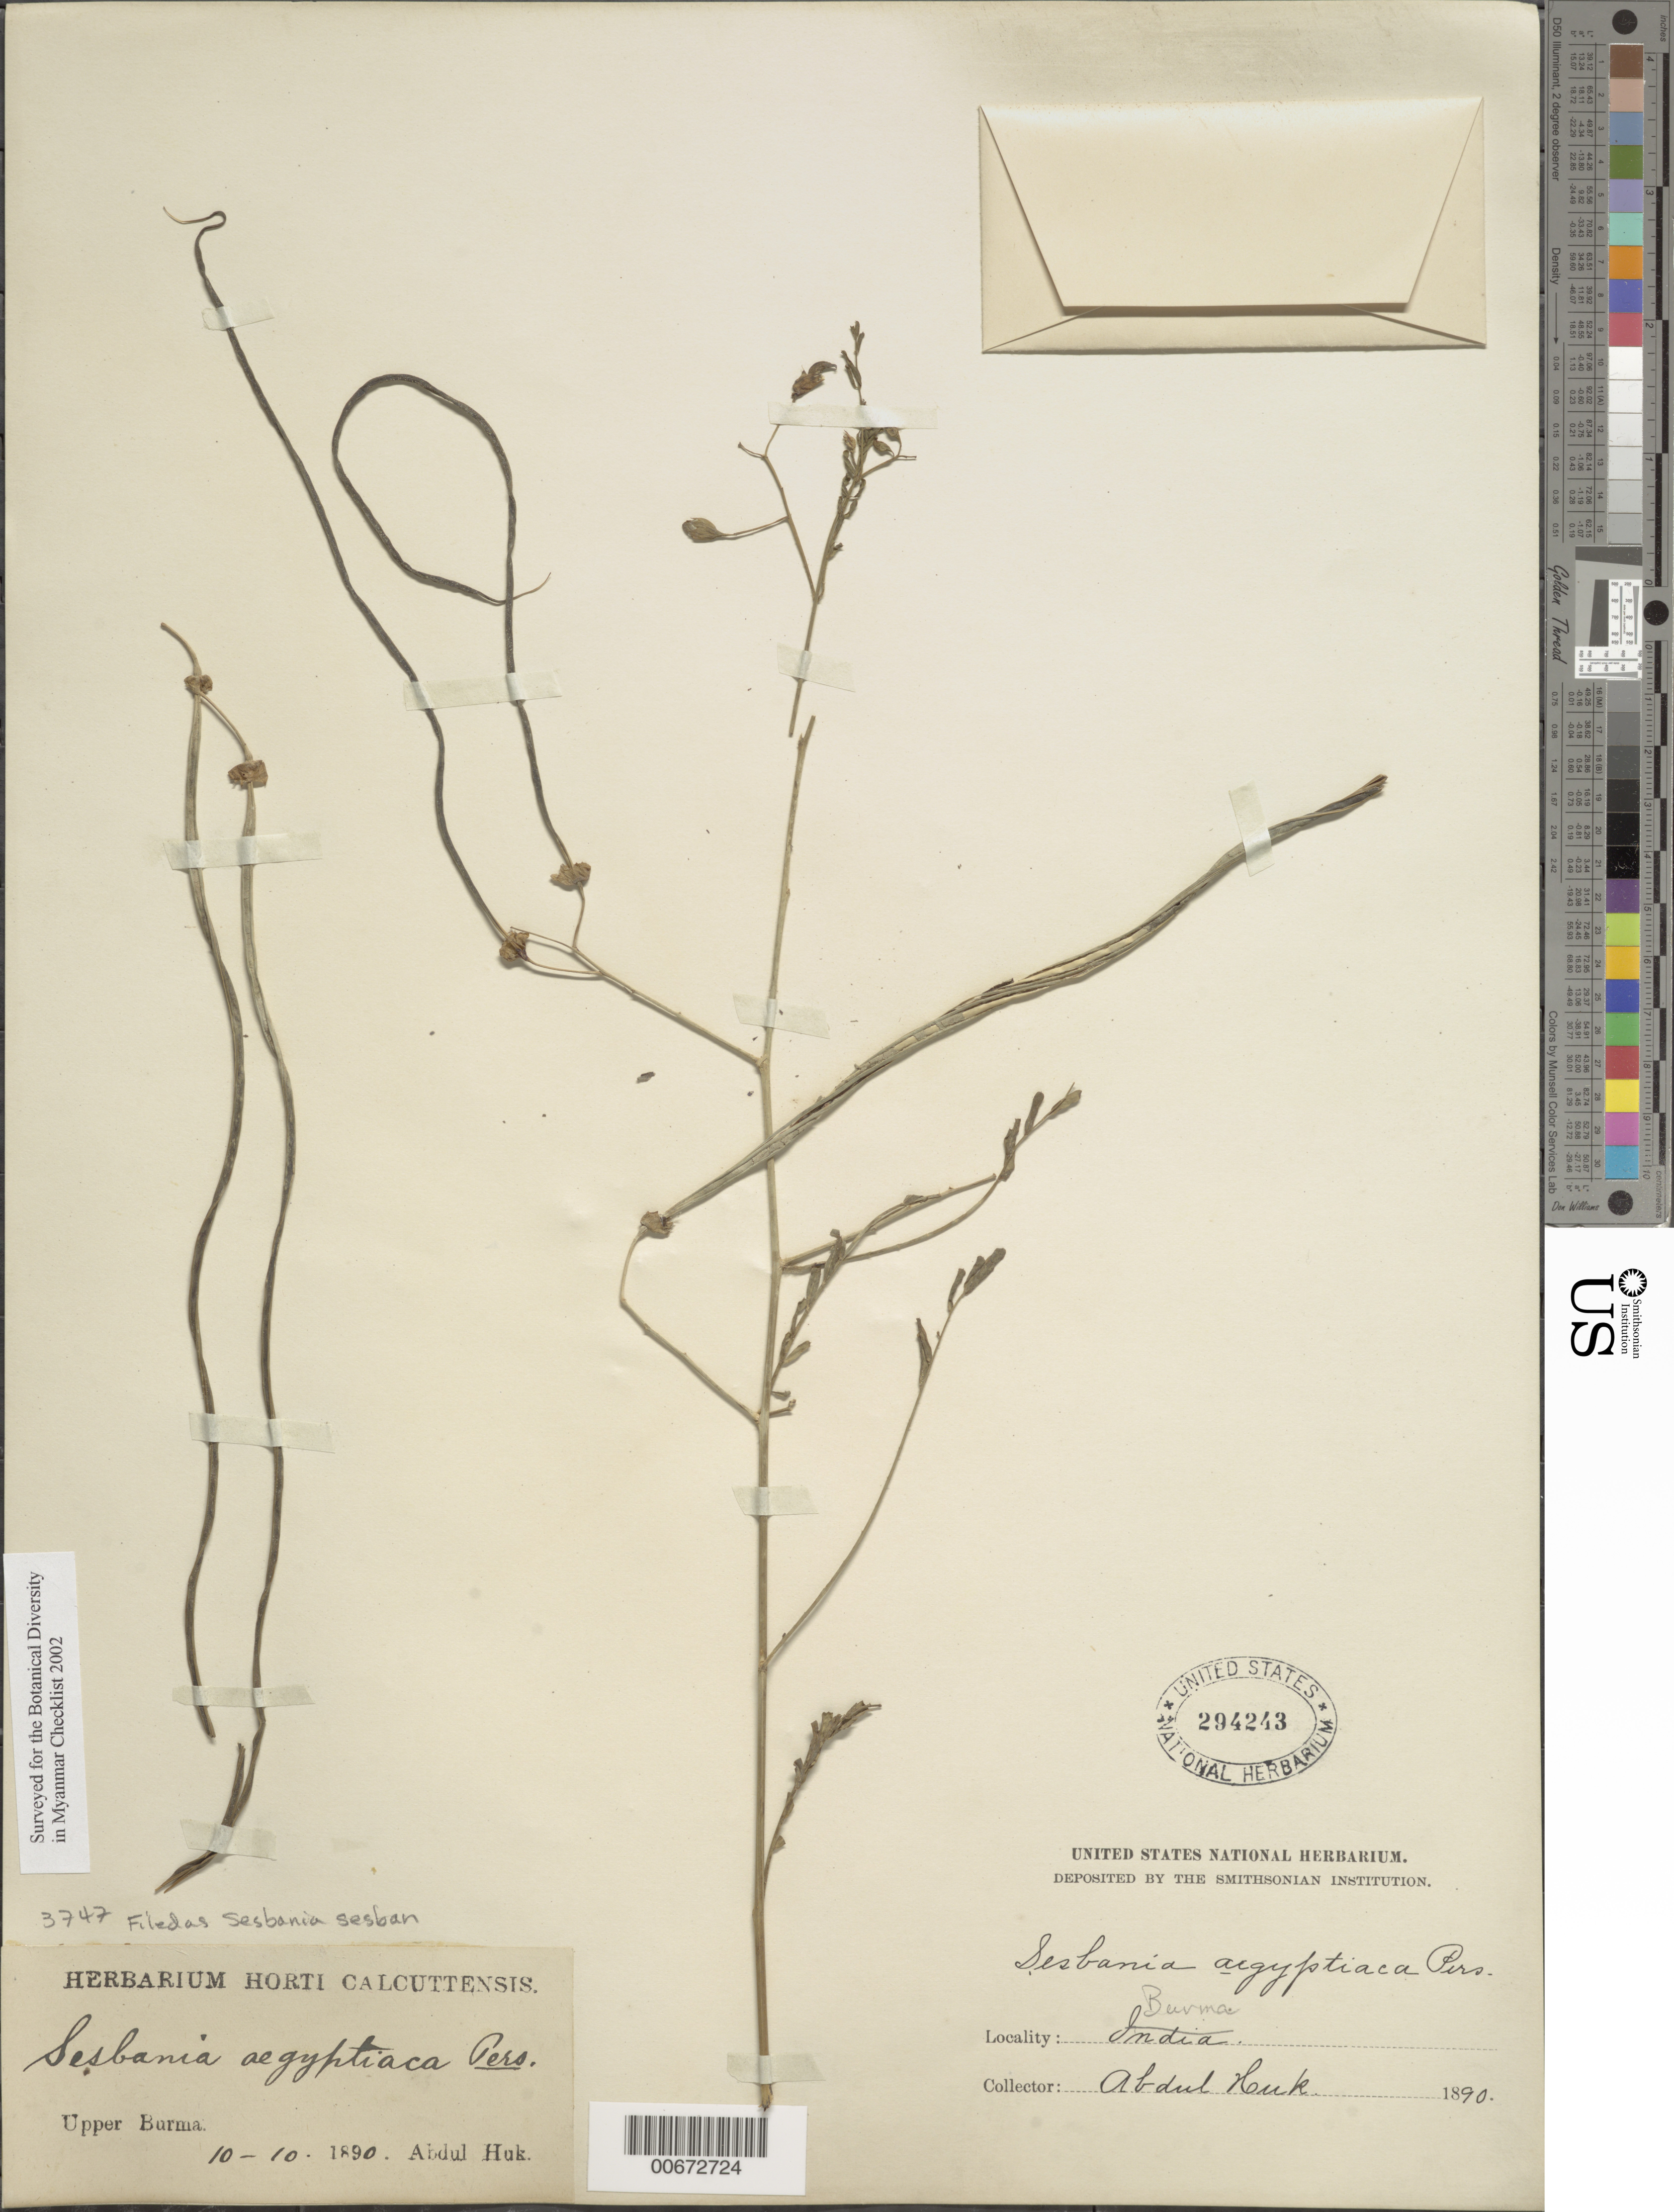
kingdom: Plantae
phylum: Tracheophyta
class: Magnoliopsida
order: Fabales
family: Fabaceae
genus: Sesbania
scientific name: Sesbania sesban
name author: (L.) Merr.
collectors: A. Huk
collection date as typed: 10 Oct 1890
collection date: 1890-10-10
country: Myanmar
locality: Upper Burma.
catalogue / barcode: US 294243